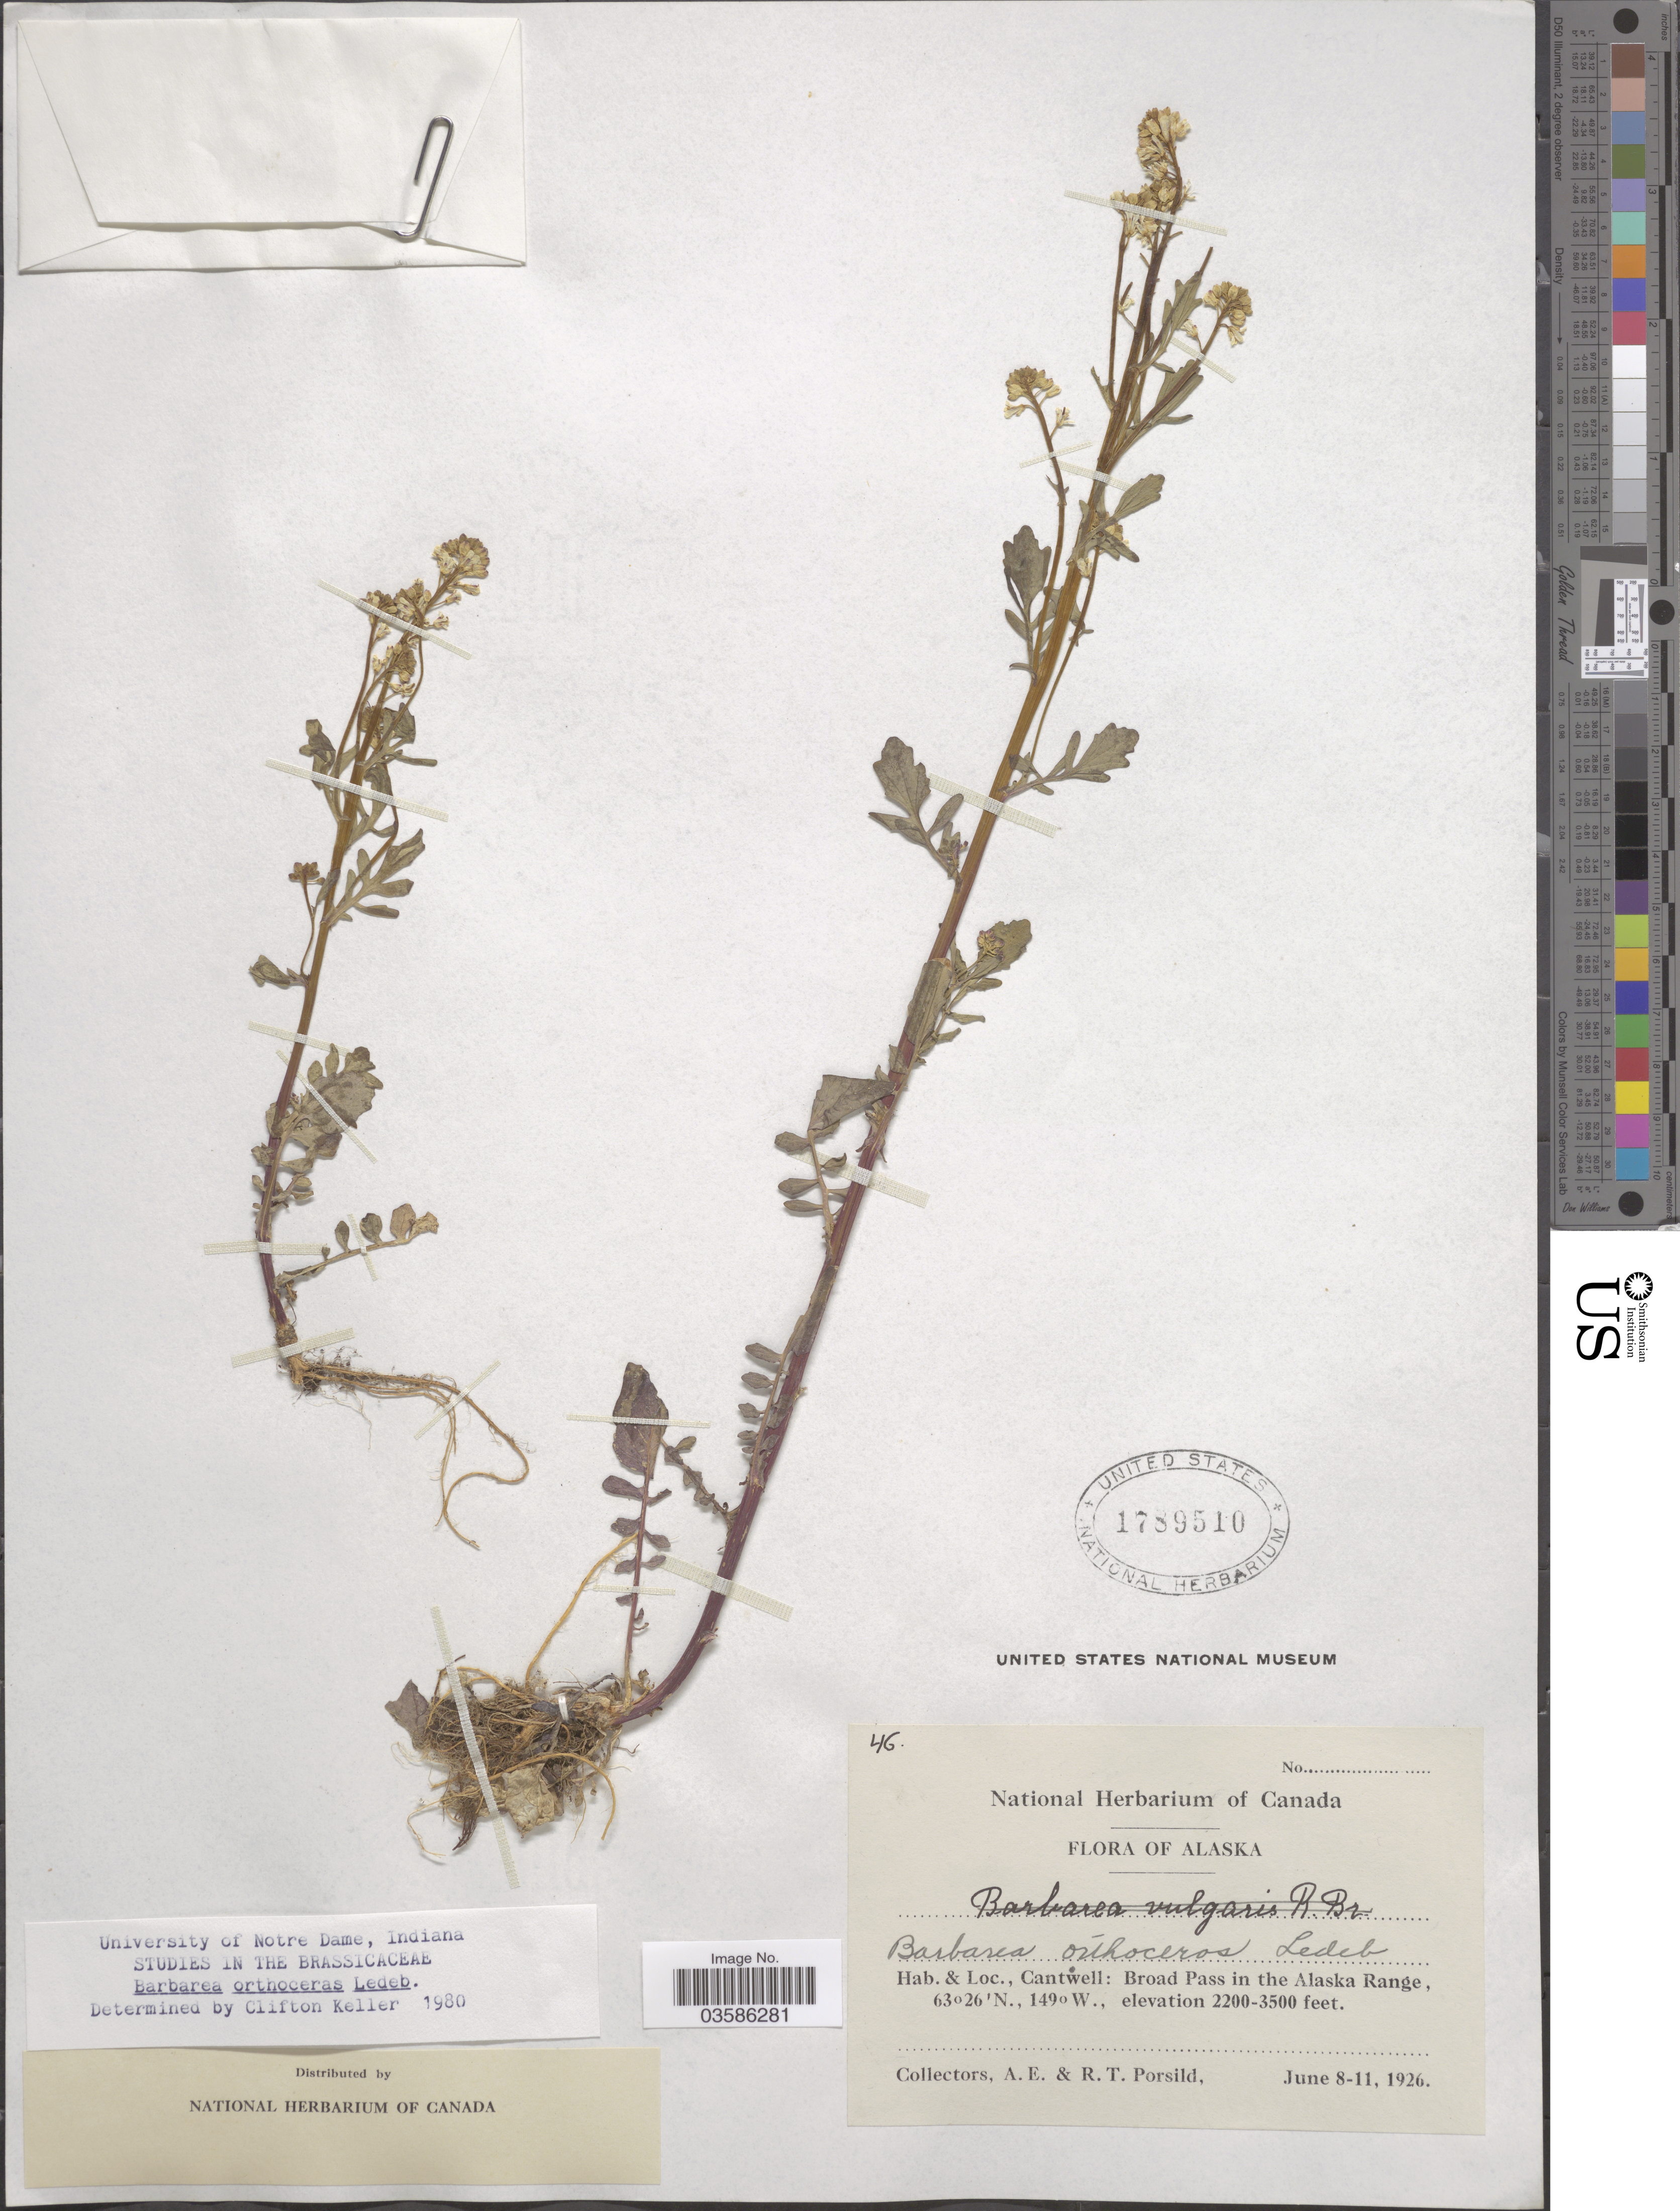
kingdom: Plantae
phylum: Tracheophyta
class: Magnoliopsida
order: Brassicales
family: Brassicaceae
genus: Barbarea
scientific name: Barbarea orthoceras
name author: Ledeb.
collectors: A. E. Porsild & R. T. Porsild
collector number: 46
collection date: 1926-06-08/1926-06-11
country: United States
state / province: Alaska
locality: Cantwell: Broad Pass in the Alaska Range.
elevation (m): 671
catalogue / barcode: US 1789510